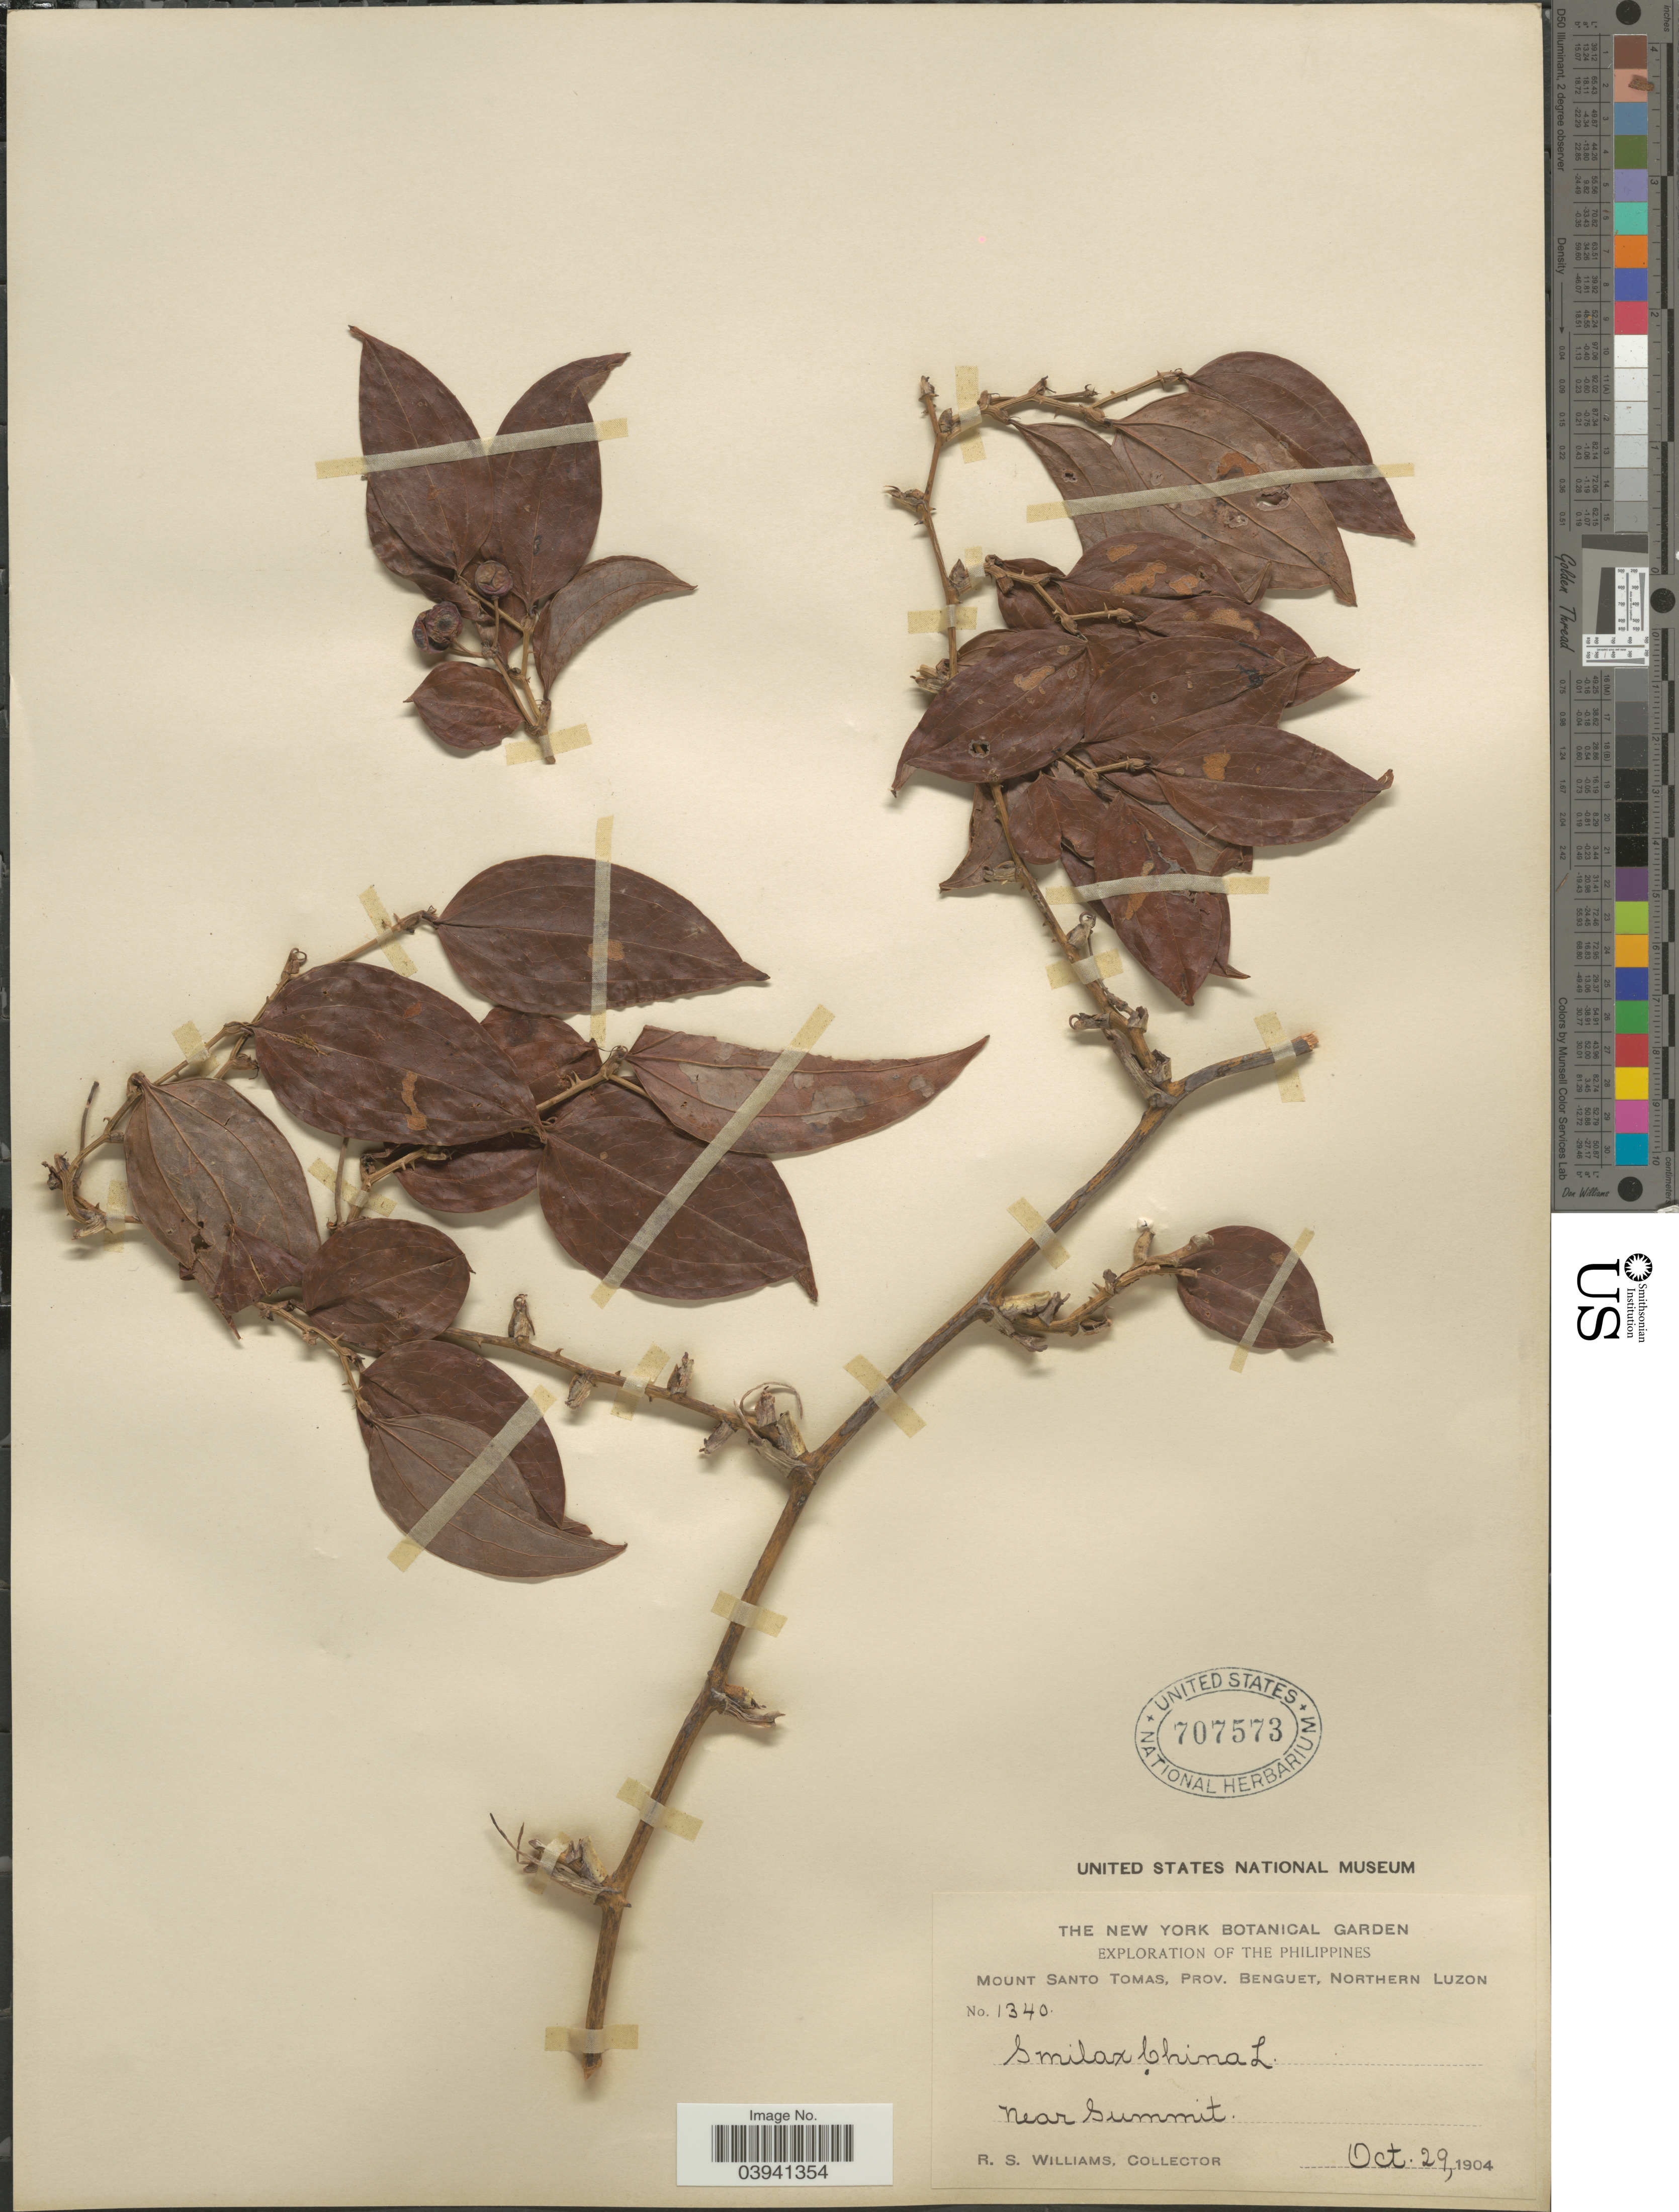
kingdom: Plantae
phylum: Tracheophyta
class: Liliopsida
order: Liliales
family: Smilacaceae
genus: Smilax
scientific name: Smilax china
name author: L.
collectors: R. S. Williams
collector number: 1340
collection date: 1904-10-29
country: Philippines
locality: Mount Santo Tomas, Prov. Benguet, Northern Luzon. Near Summit.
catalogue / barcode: US 707573